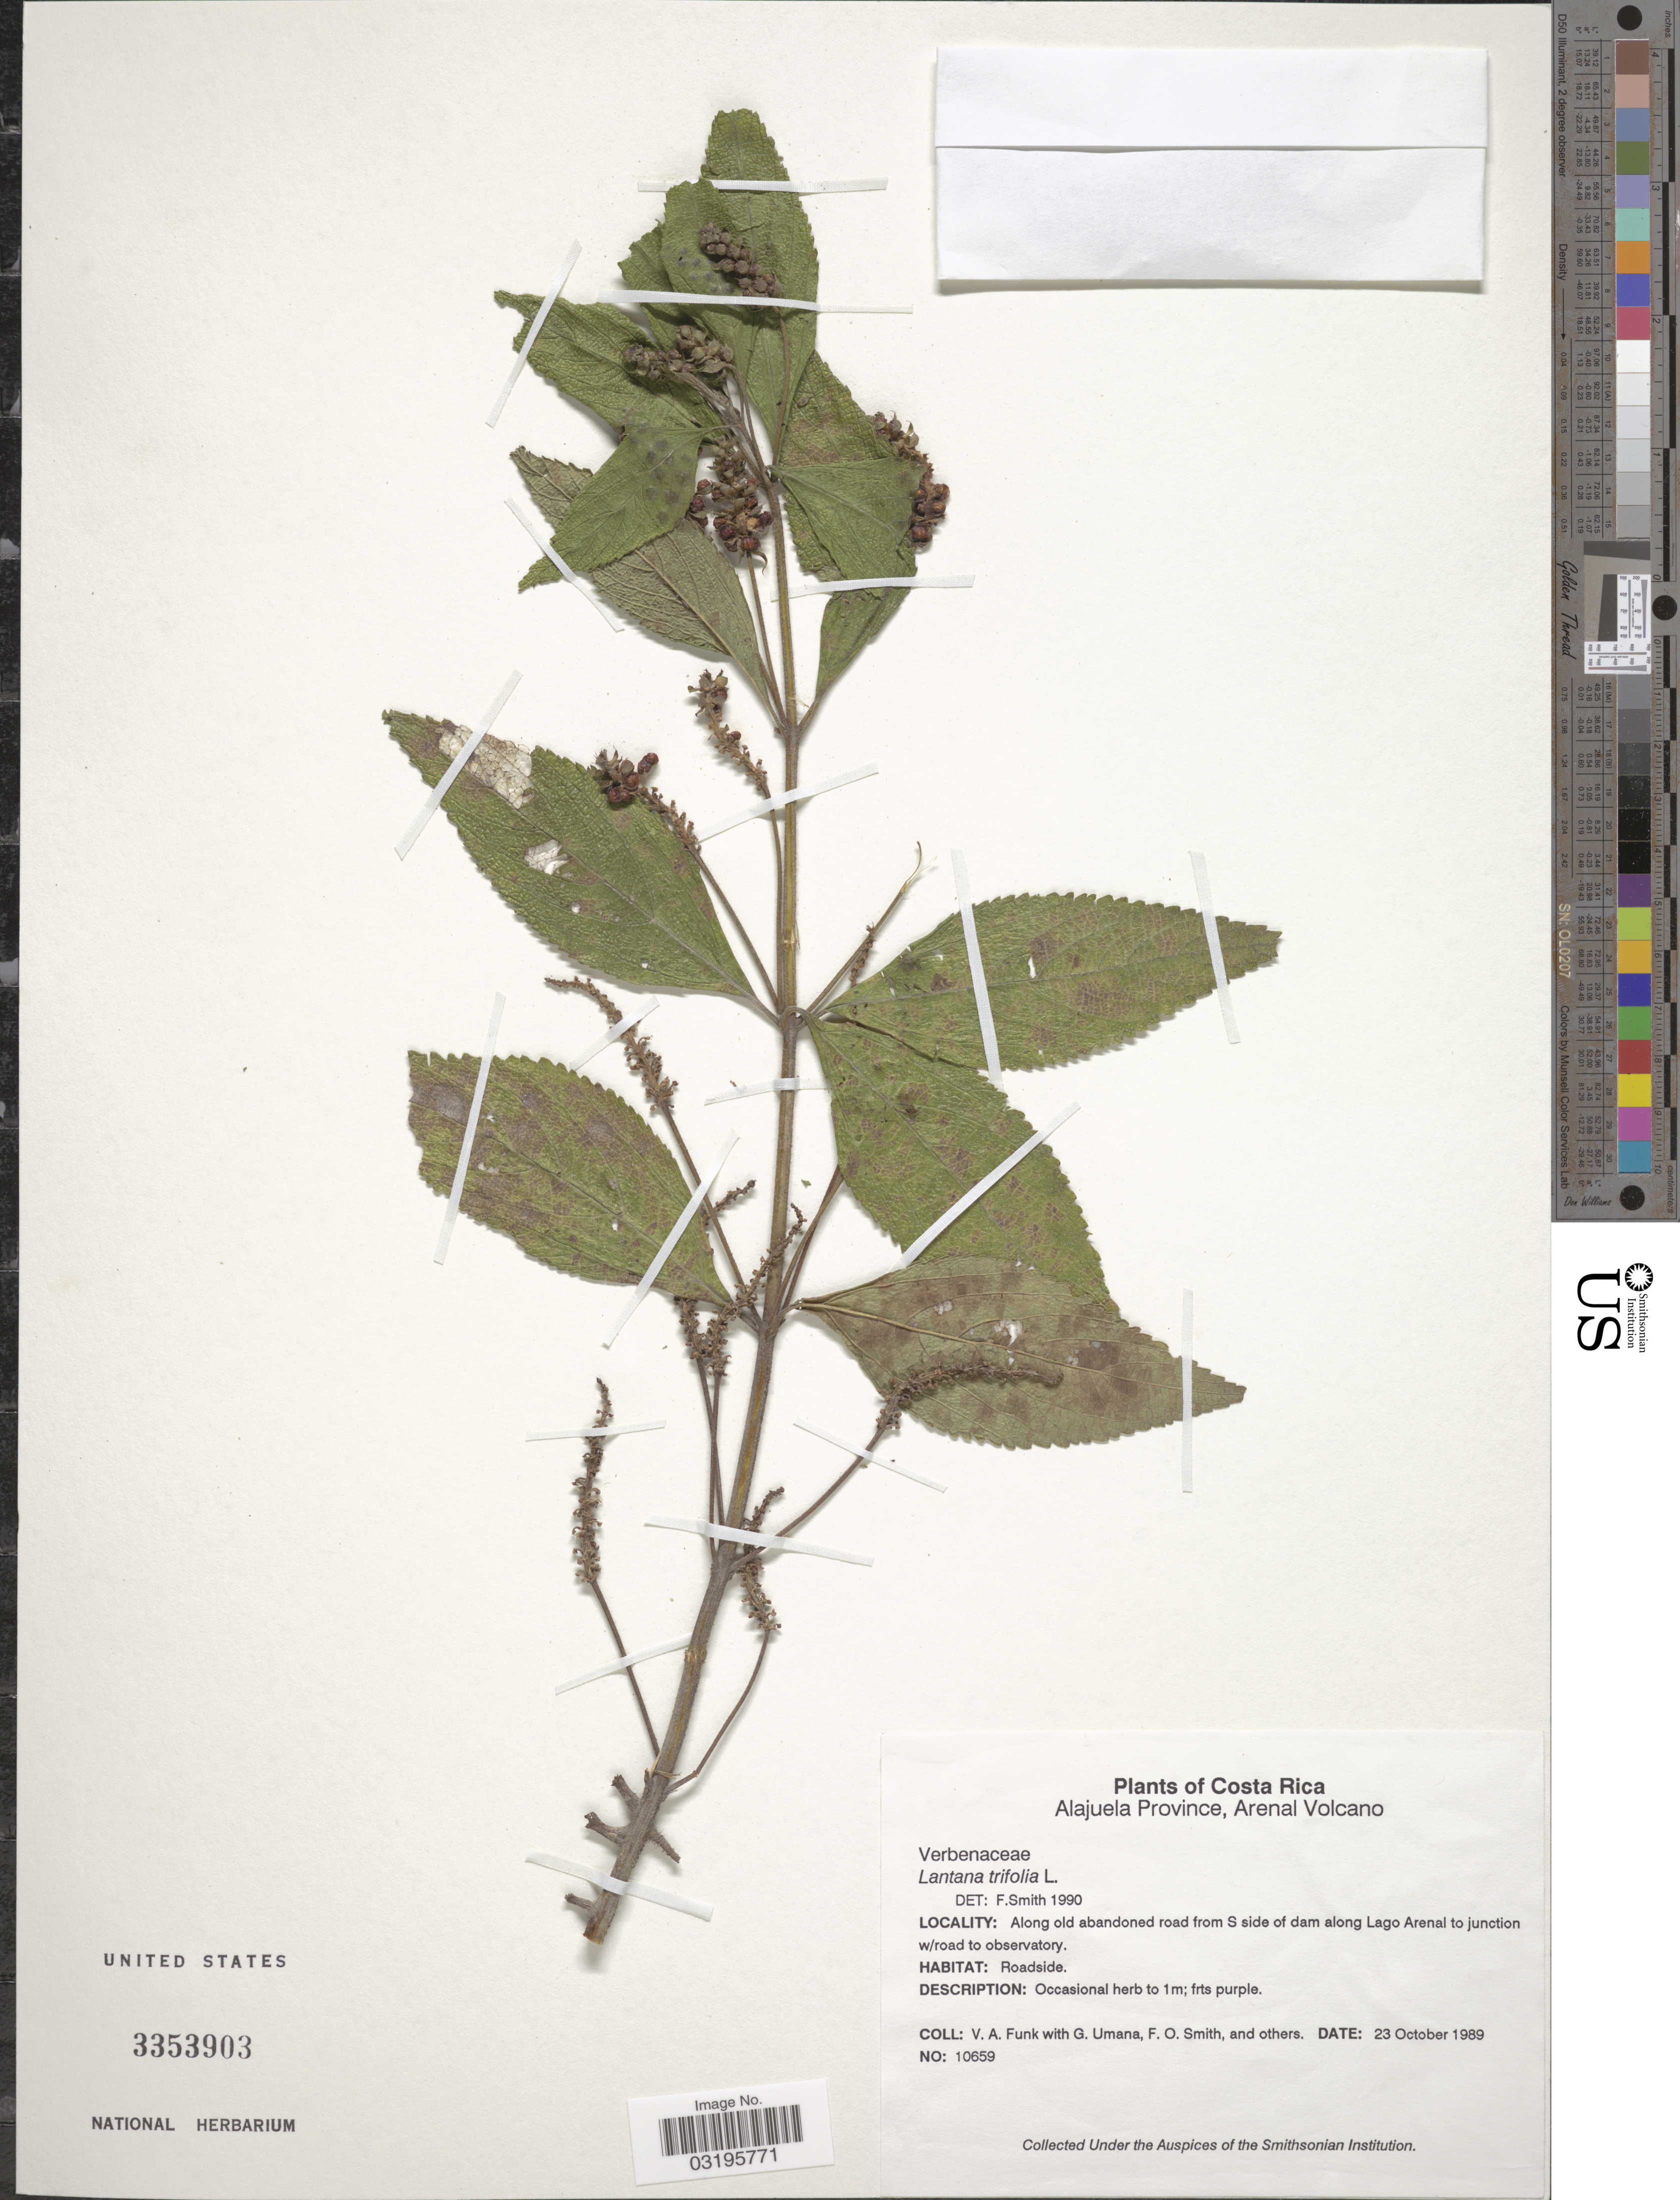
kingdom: Plantae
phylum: Tracheophyta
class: Magnoliopsida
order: Lamiales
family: Verbenaceae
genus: Lantana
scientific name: Lantana trifolia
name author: L.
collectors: V. Funk, G. Umana, F. Smith & et al.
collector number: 10659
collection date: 1989-10-23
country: Costa Rica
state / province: Alajuela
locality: Arenal Volcano. Along old abandoned road from S side of dam along Lago Arenal to junction w/road to observatory.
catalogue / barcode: US 3353903